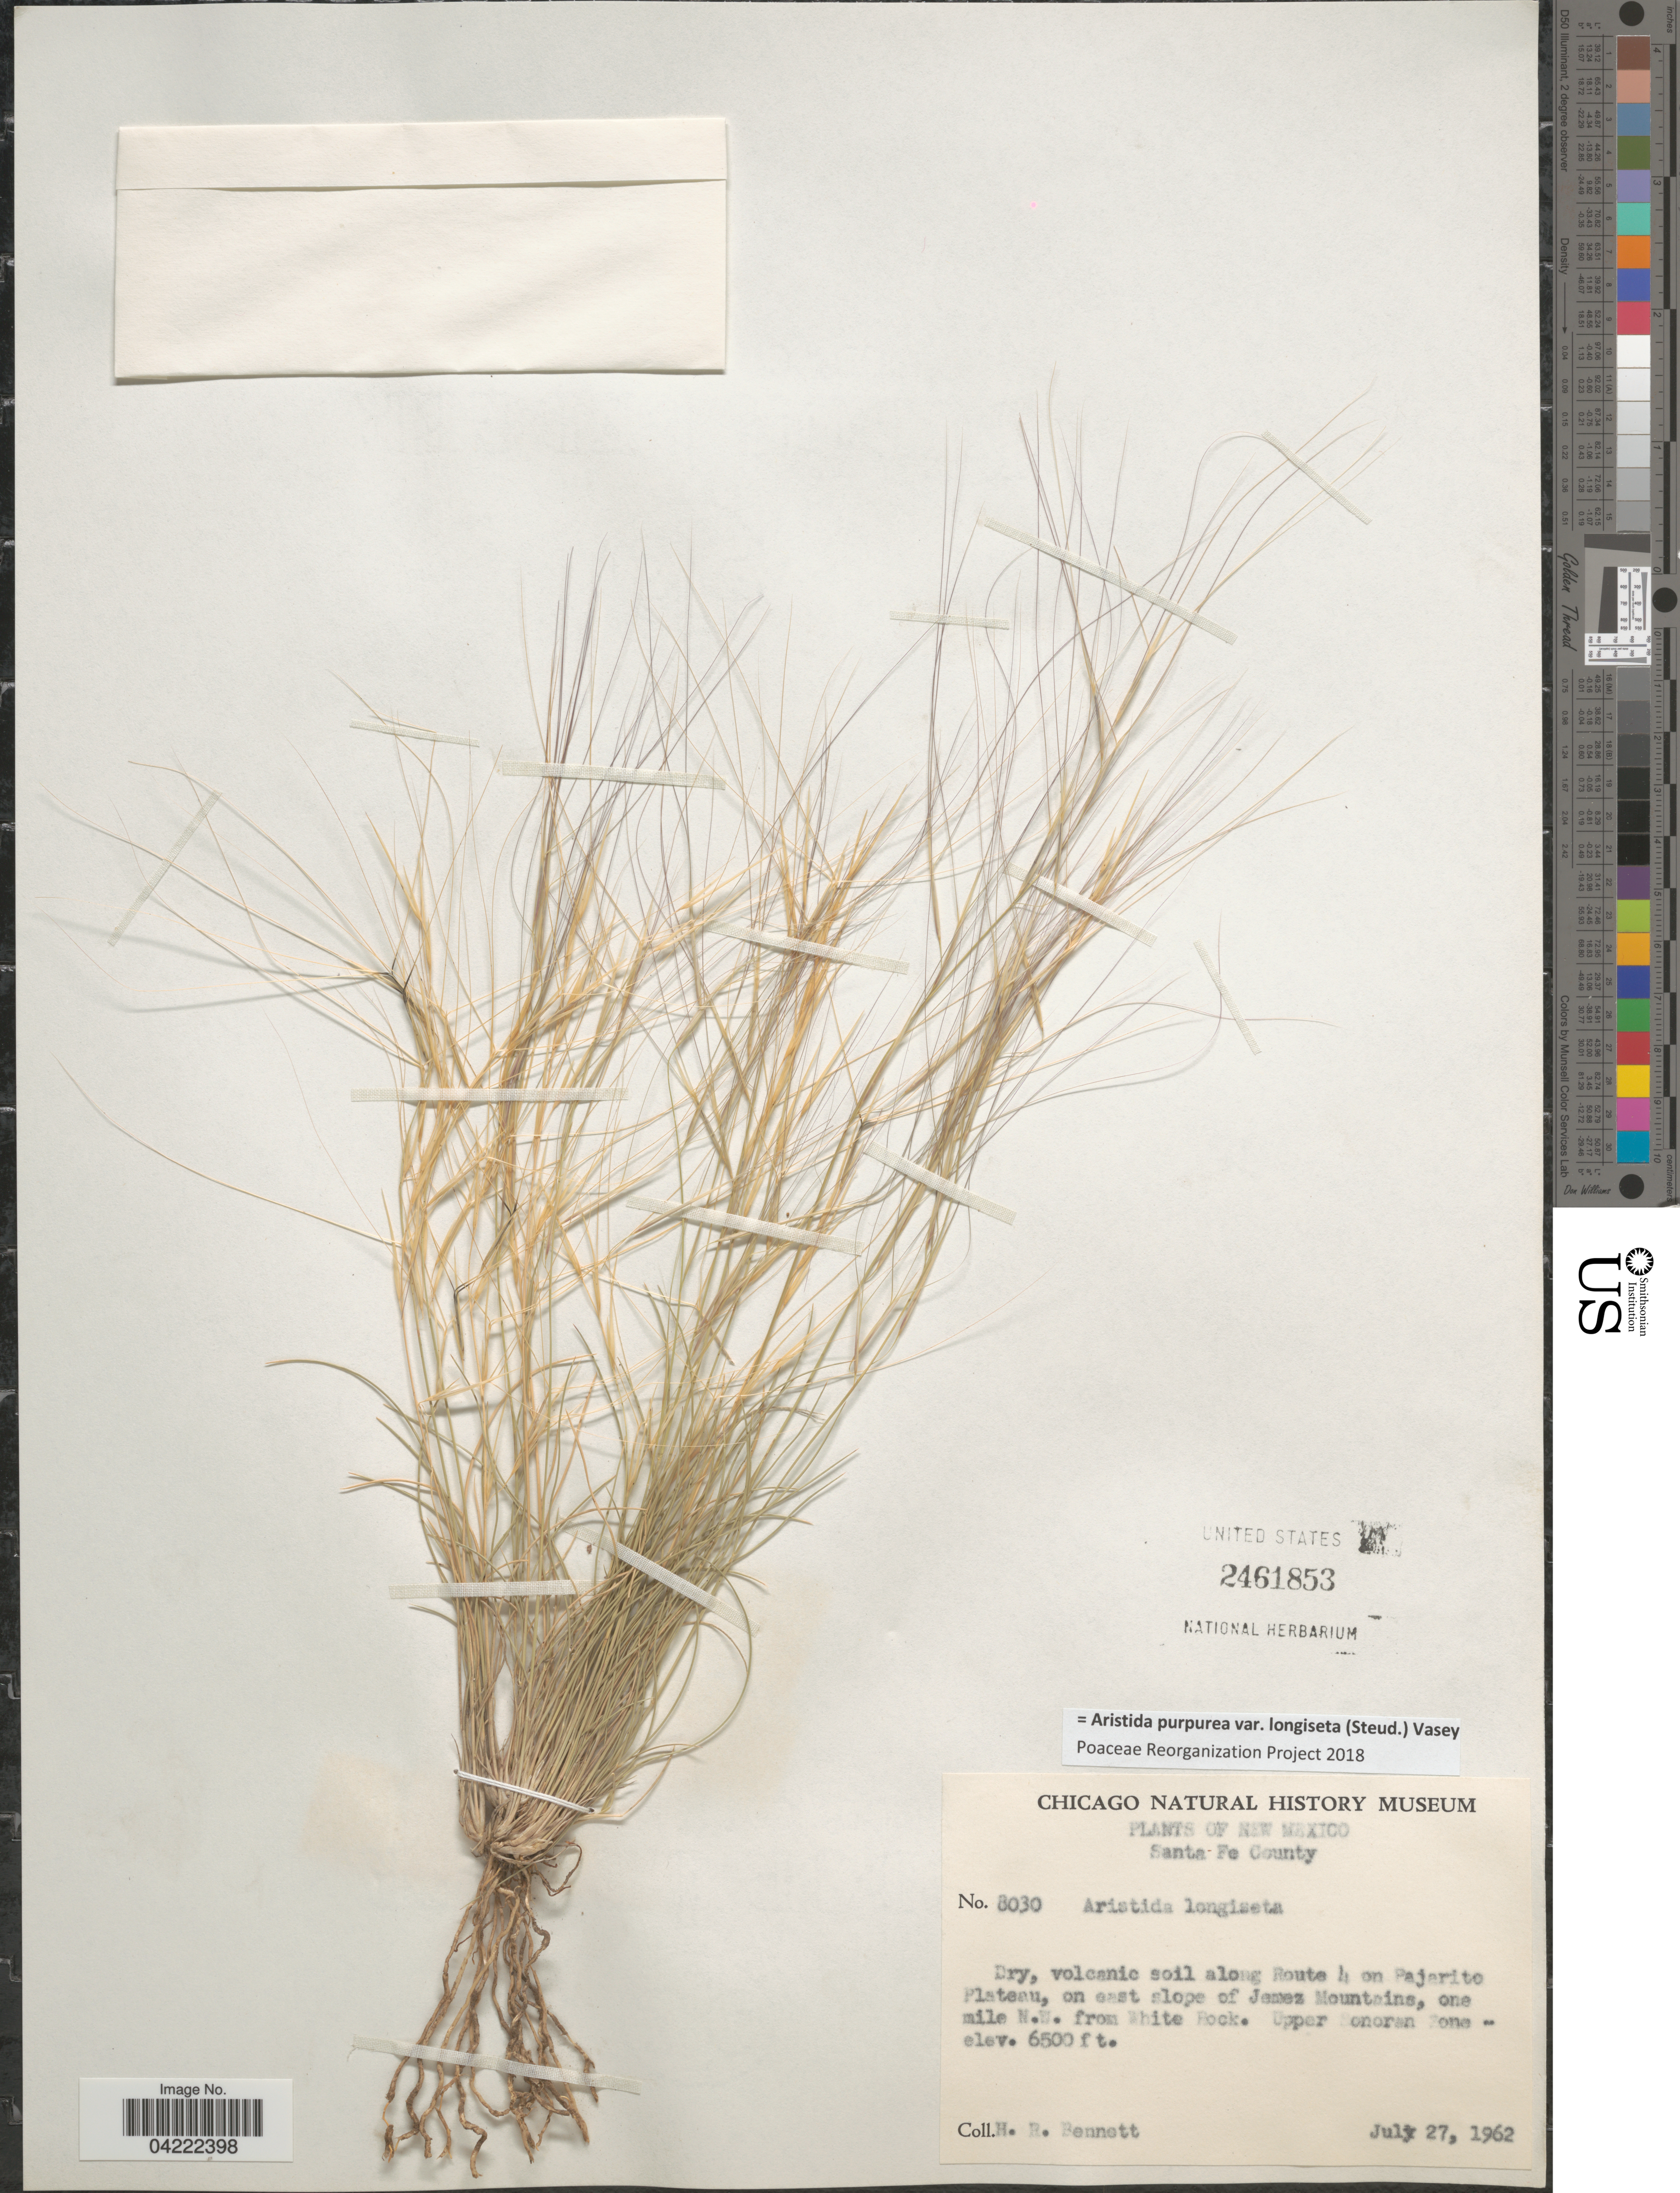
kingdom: Plantae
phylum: Tracheophyta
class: Liliopsida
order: Poales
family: Poaceae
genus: Aristida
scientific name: Aristida purpurea var. longiseta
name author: (Steud.) Vasey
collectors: H. R. Bennett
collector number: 8030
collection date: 1962-07-27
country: United States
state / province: New Mexico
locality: Santa Fe County. Dry, volcanic soil along Route 4 on Pajarito Plateau, on east slope of Jemez Mountains, one mile N.W. from White Rock. Upper Sonoran Zone.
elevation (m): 1981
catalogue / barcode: US 2461853